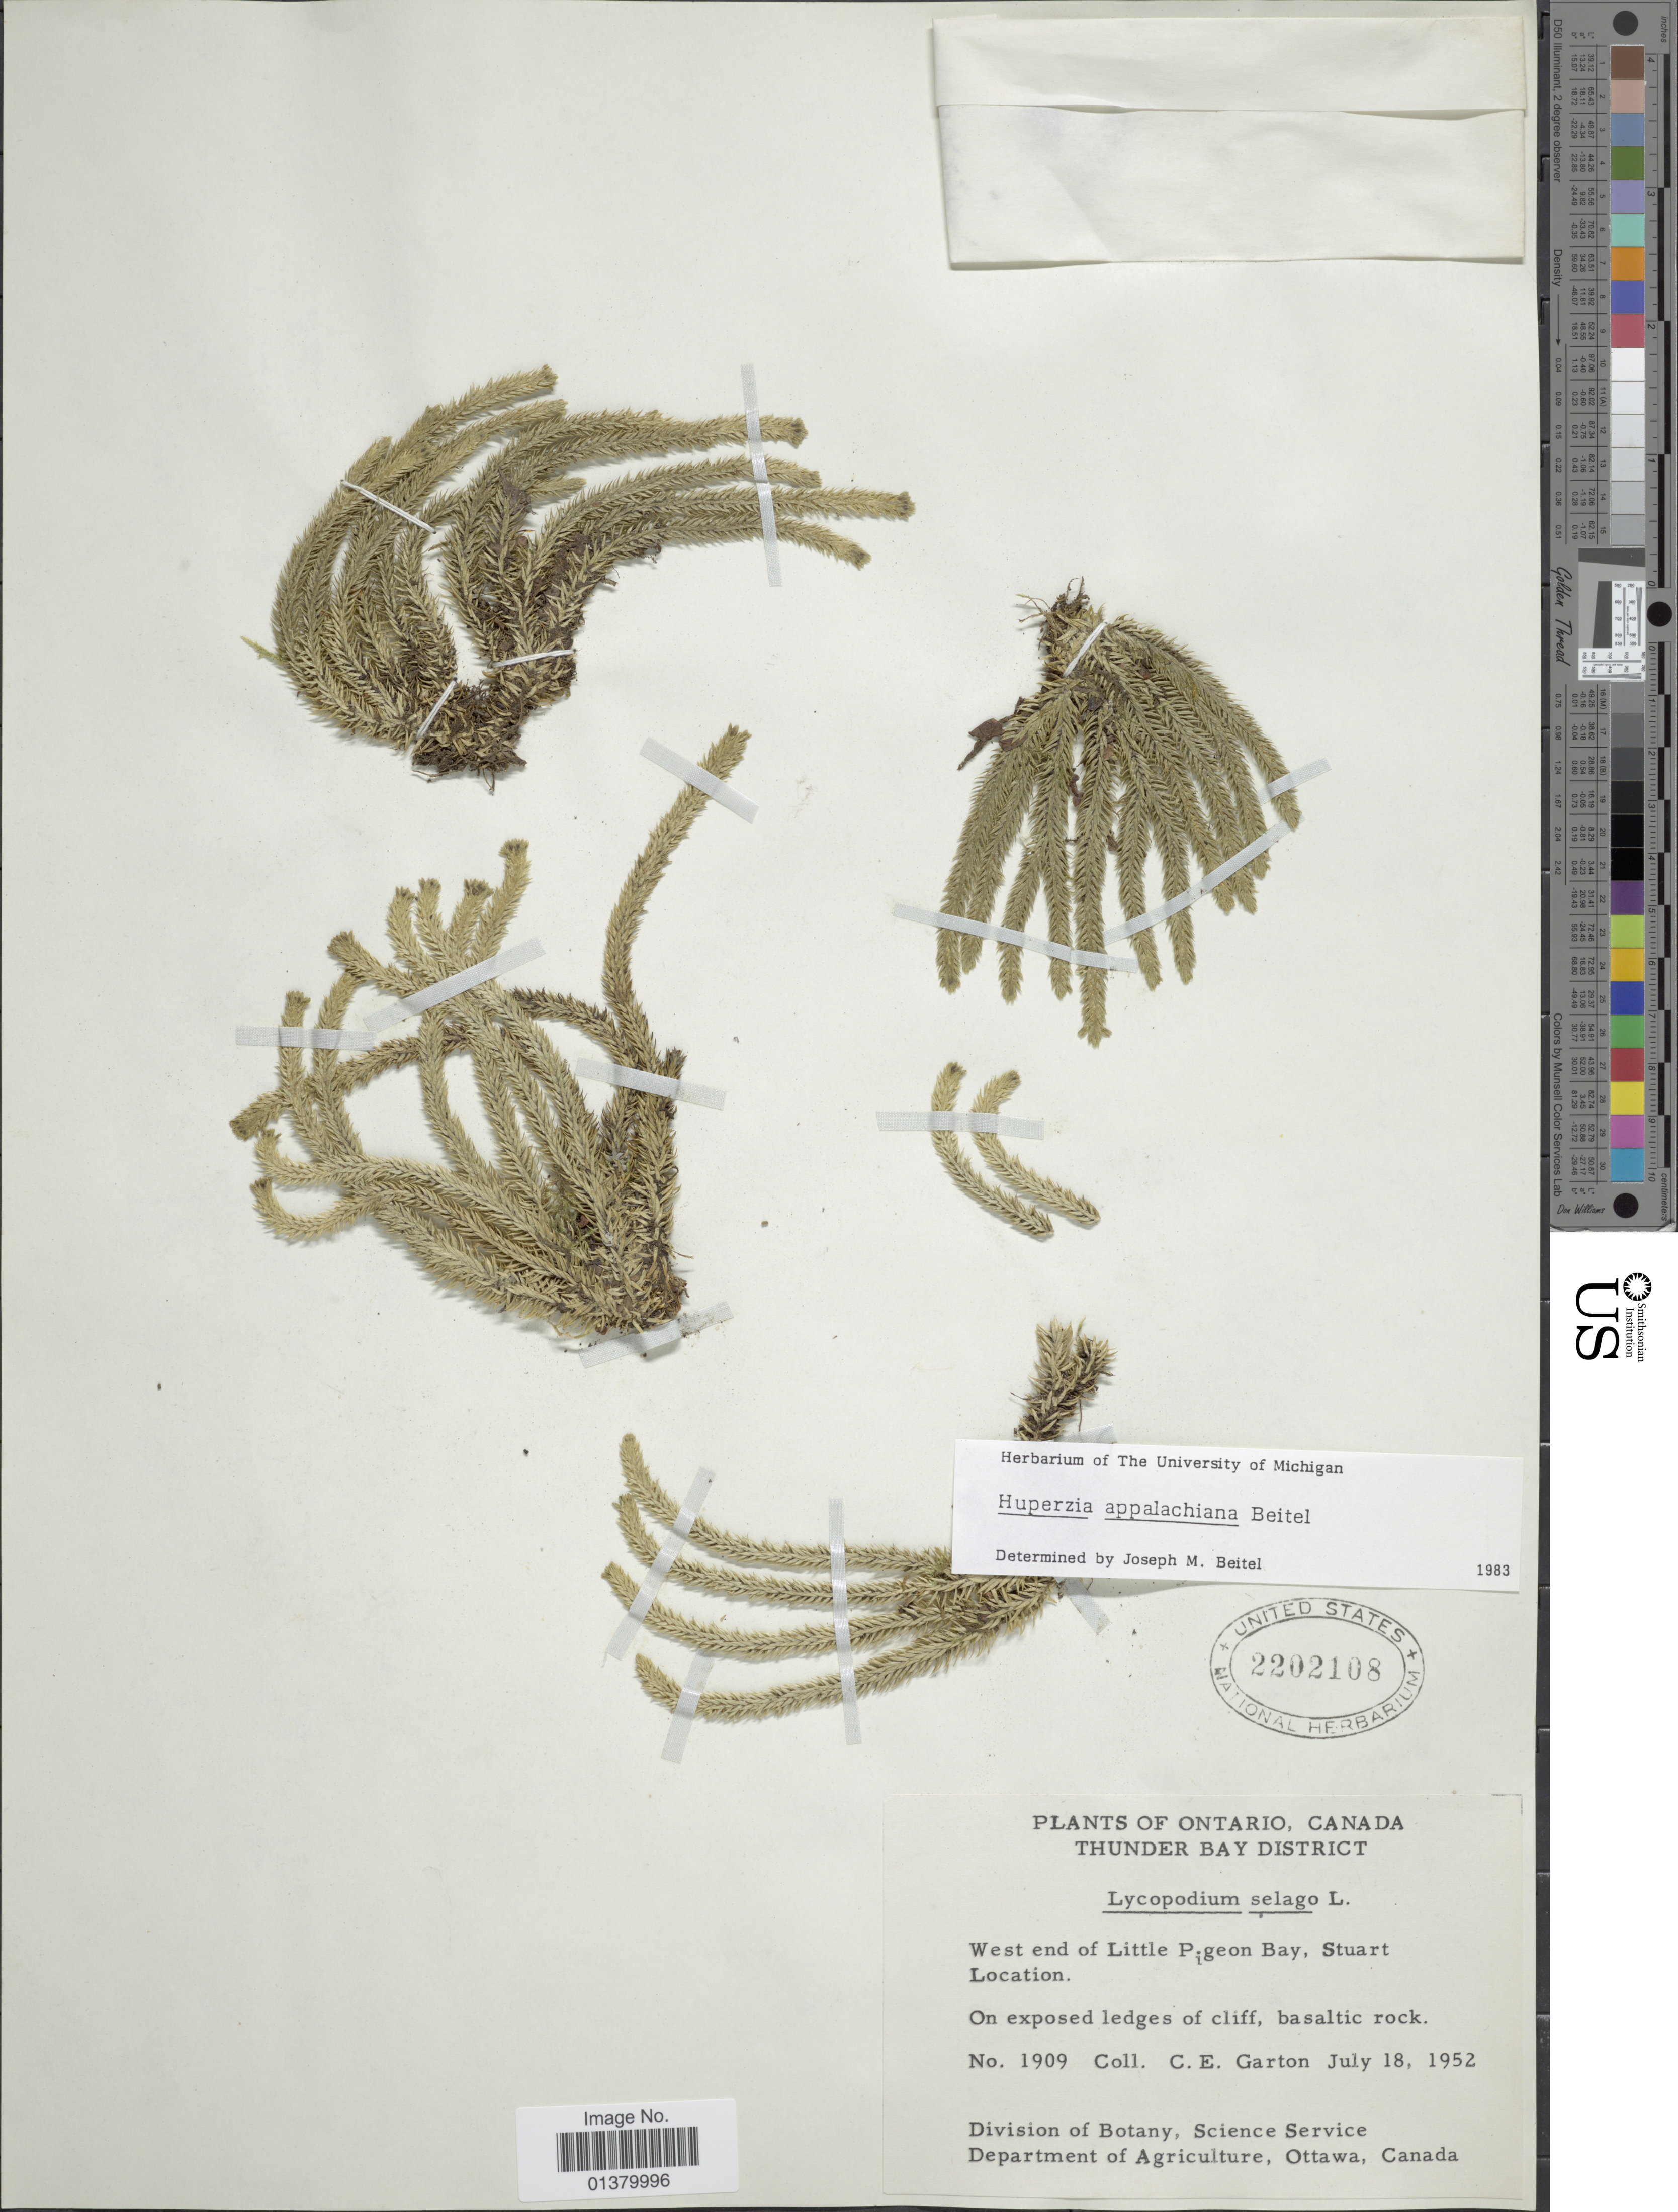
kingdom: Plantae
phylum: Tracheophyta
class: Lycopodiopsida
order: Lycopodiales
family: Lycopodiaceae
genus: Huperzia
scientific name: Huperzia appalachiana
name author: Beitel & Mickel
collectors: C. E. Garton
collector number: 1909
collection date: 1952-07-18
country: Canada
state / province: Ontario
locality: Thunder Bay District, West end of Little Pigeon Bay, Stuart Location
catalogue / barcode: US 2202108